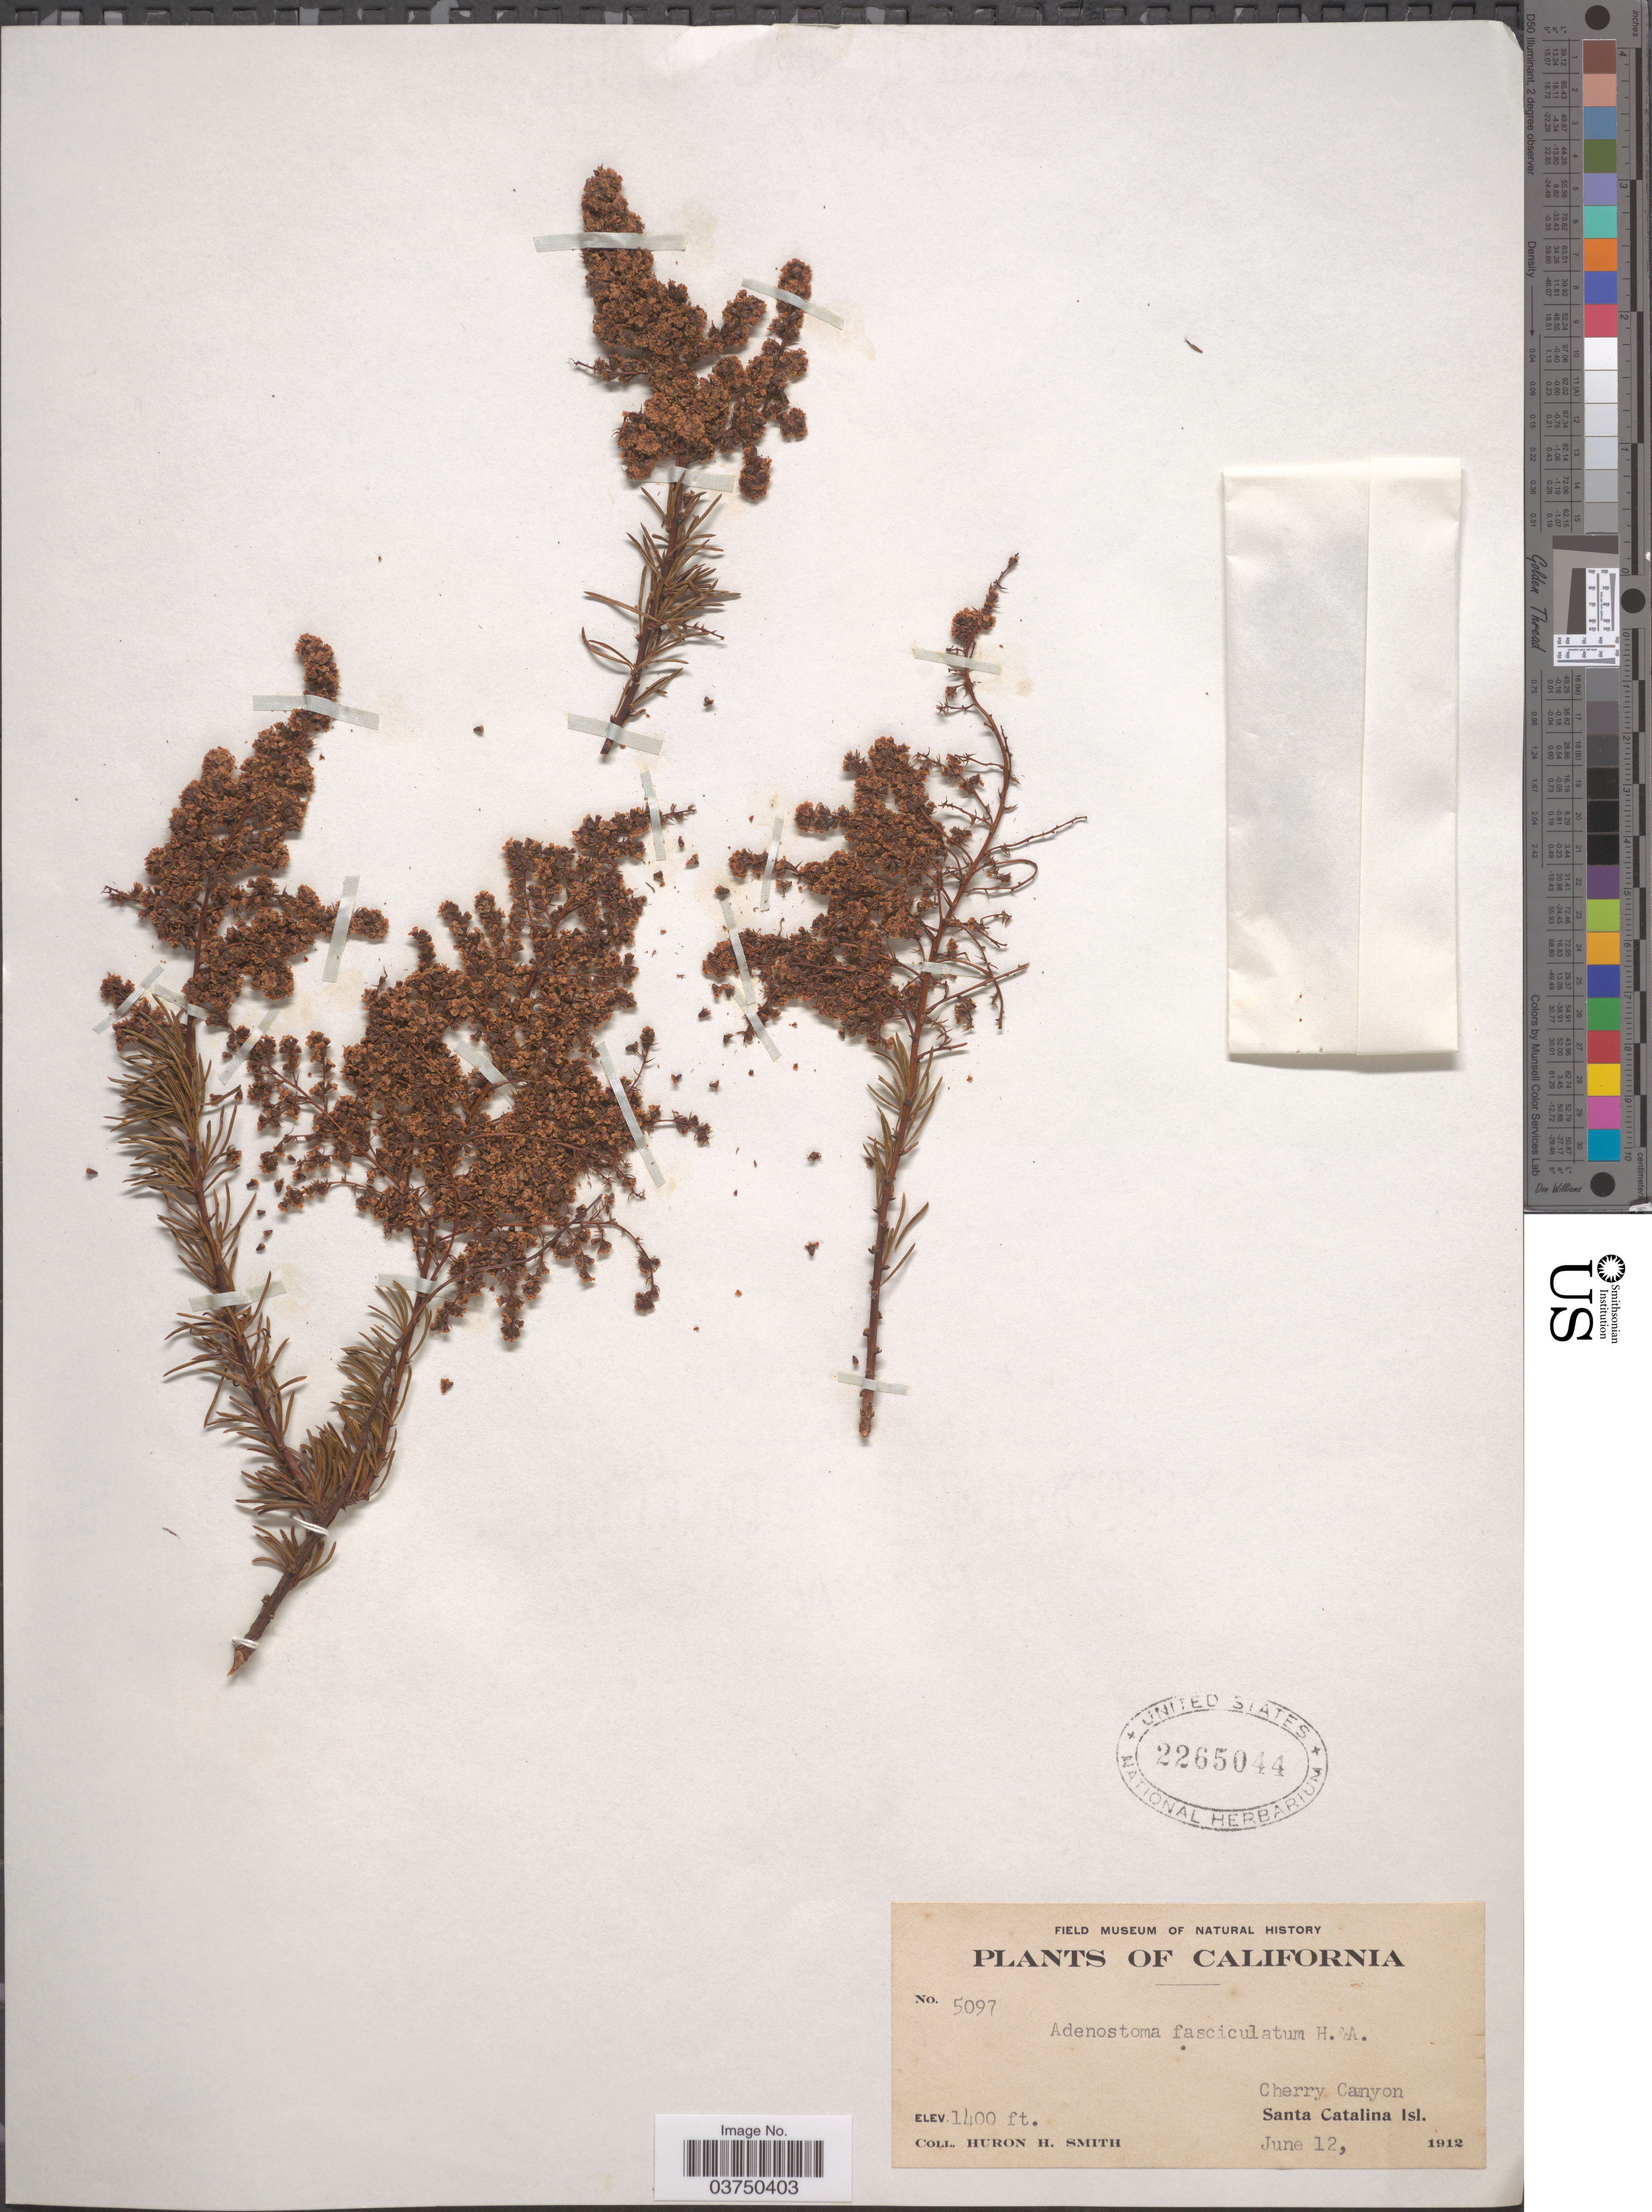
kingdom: Plantae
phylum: Tracheophyta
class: Magnoliopsida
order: Rosales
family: Rosaceae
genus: Adenostoma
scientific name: Adenostoma fasciculatum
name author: Hook. & Arn.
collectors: Huron H. Smith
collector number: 5097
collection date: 1912-06-12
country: United States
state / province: California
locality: Cherry Canyon, Santa Catalina Isl.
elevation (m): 427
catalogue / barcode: US 2265044